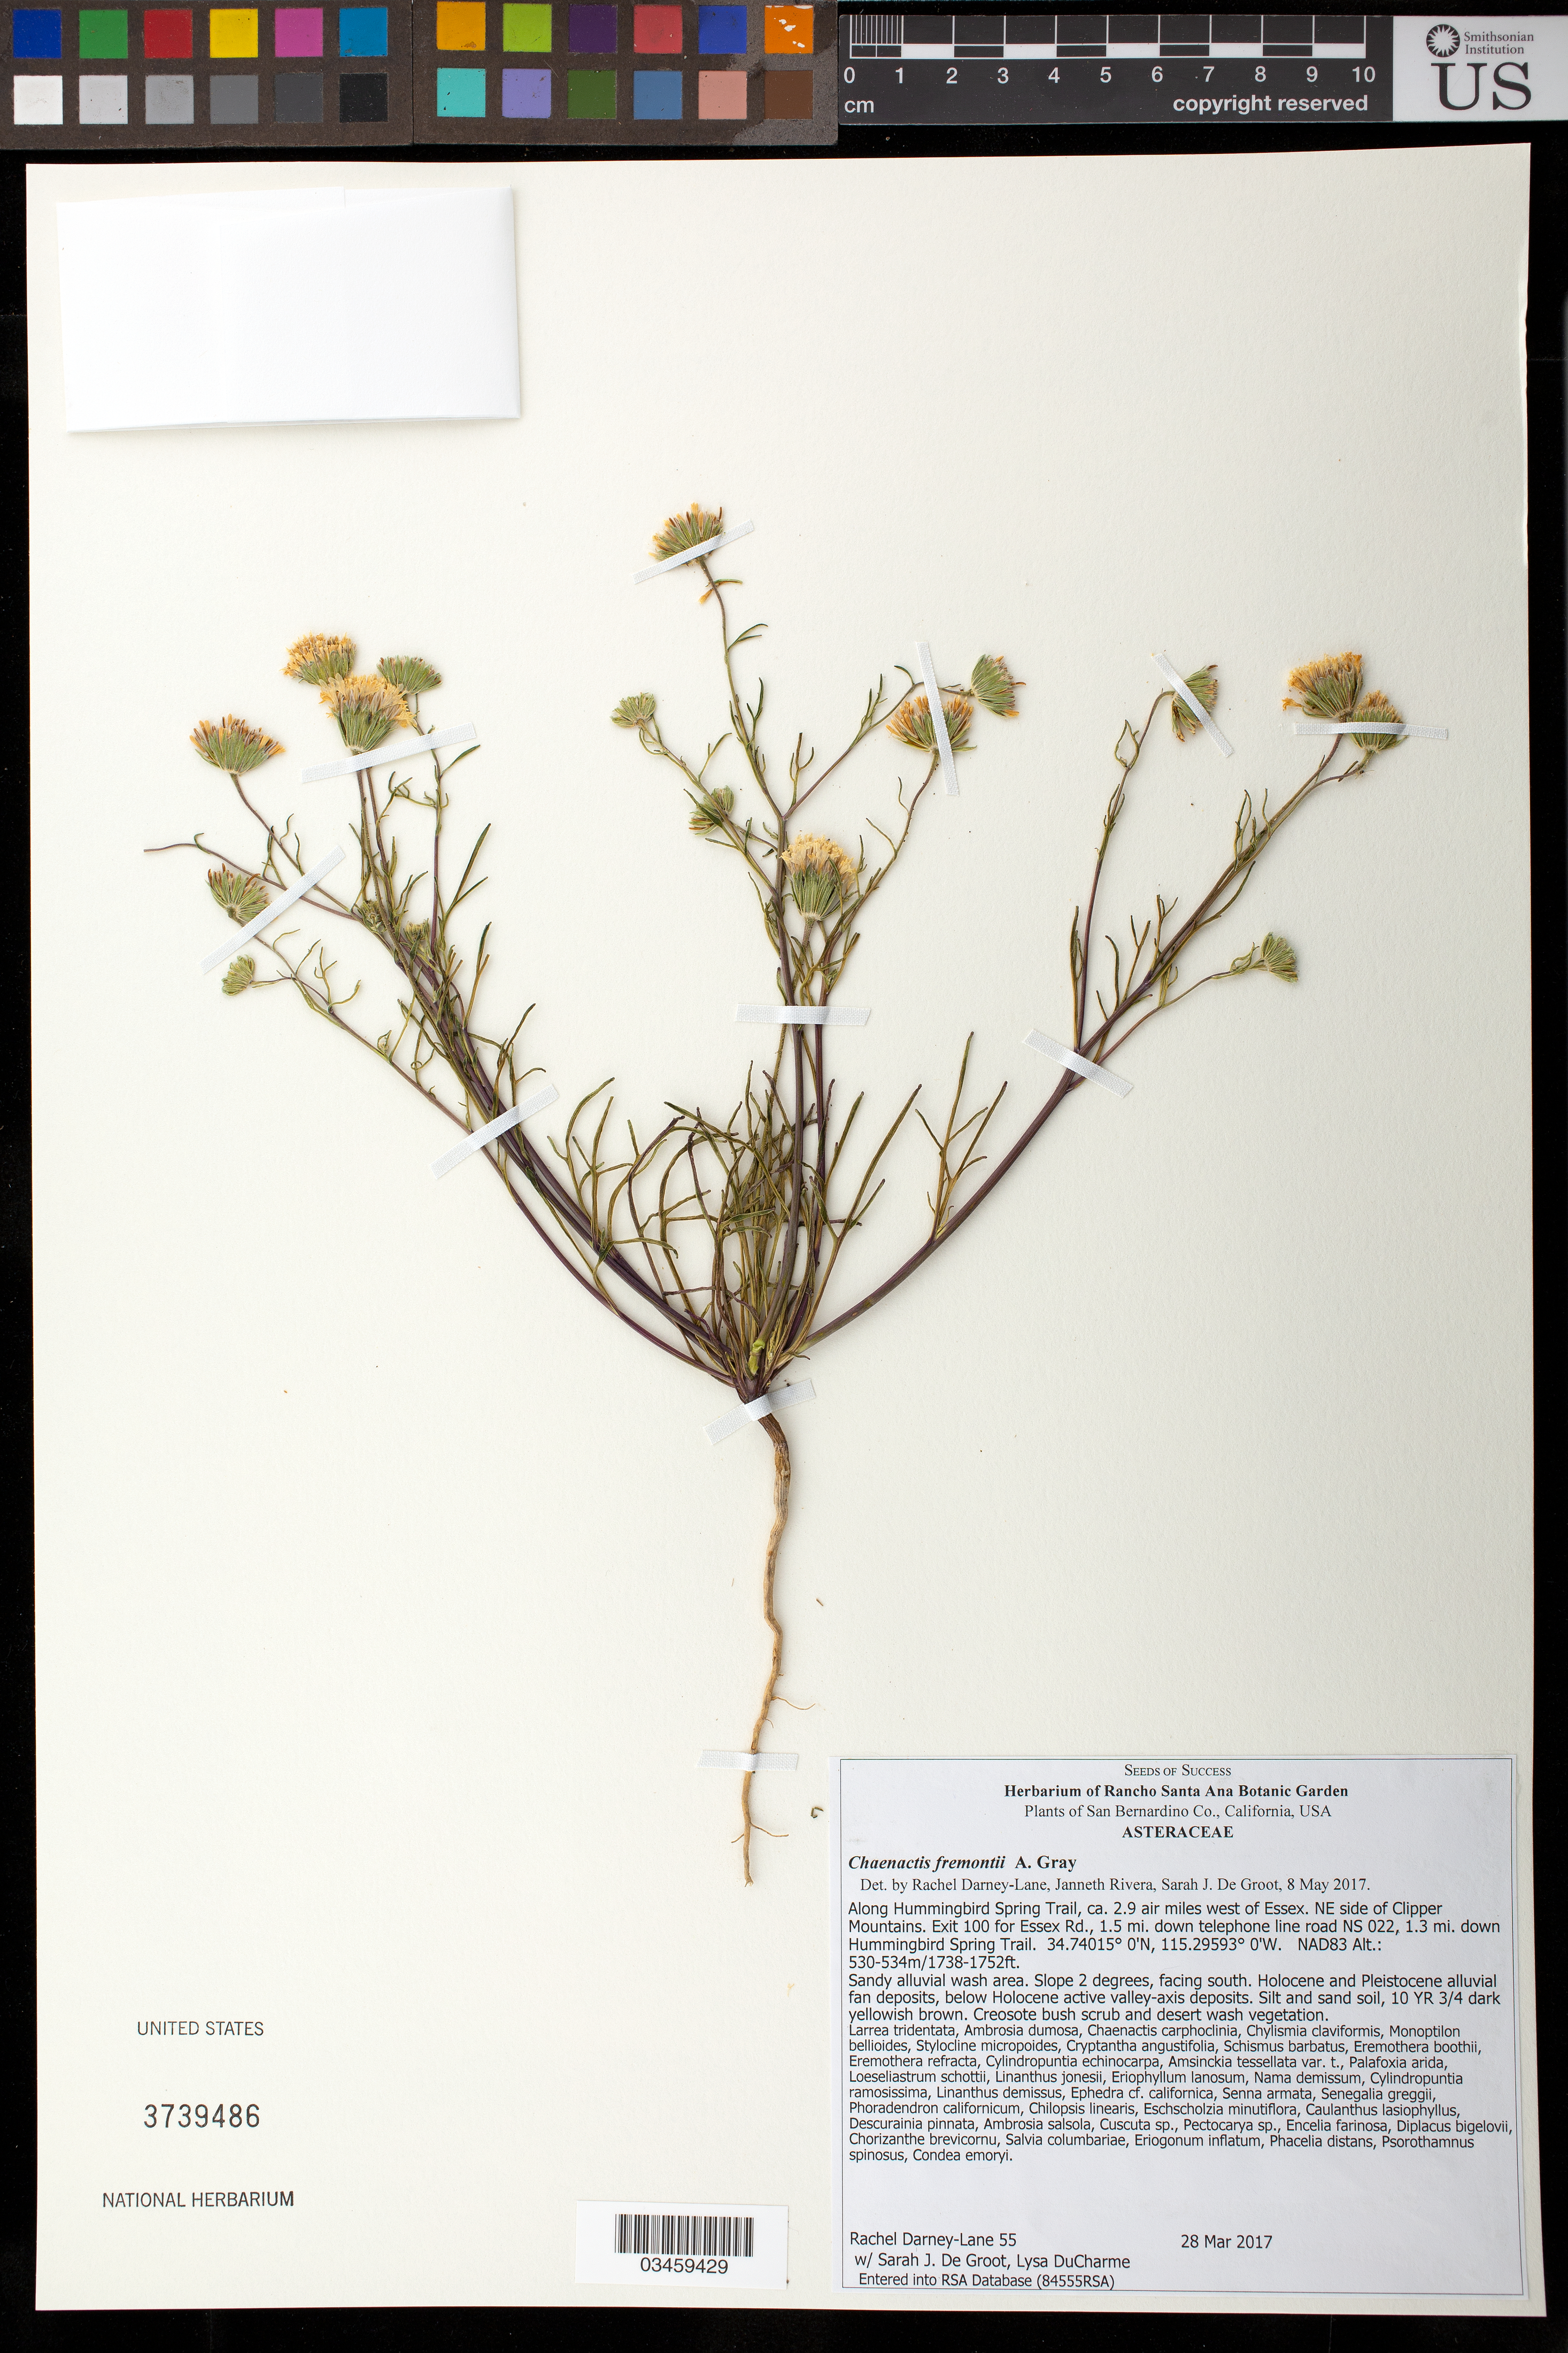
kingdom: Plantae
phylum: Tracheophyta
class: Magnoliopsida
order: Asterales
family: Asteraceae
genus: Chaenactis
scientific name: Chaenactis fremontii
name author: A. Gray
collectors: R. Darney-Lane & S. De Groot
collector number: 55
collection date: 2017-03-28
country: United States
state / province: California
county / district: San Bernardino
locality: Along Hummingbird Spring Trail, 2.9 air mi W of Essex. NE side Clipper Mts. Exit 100 for Essex Rd, 1.5 mi down telephone line road NS 022, 1.3 mi down Hummingbird Spring Trail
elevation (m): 530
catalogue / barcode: US 3739486